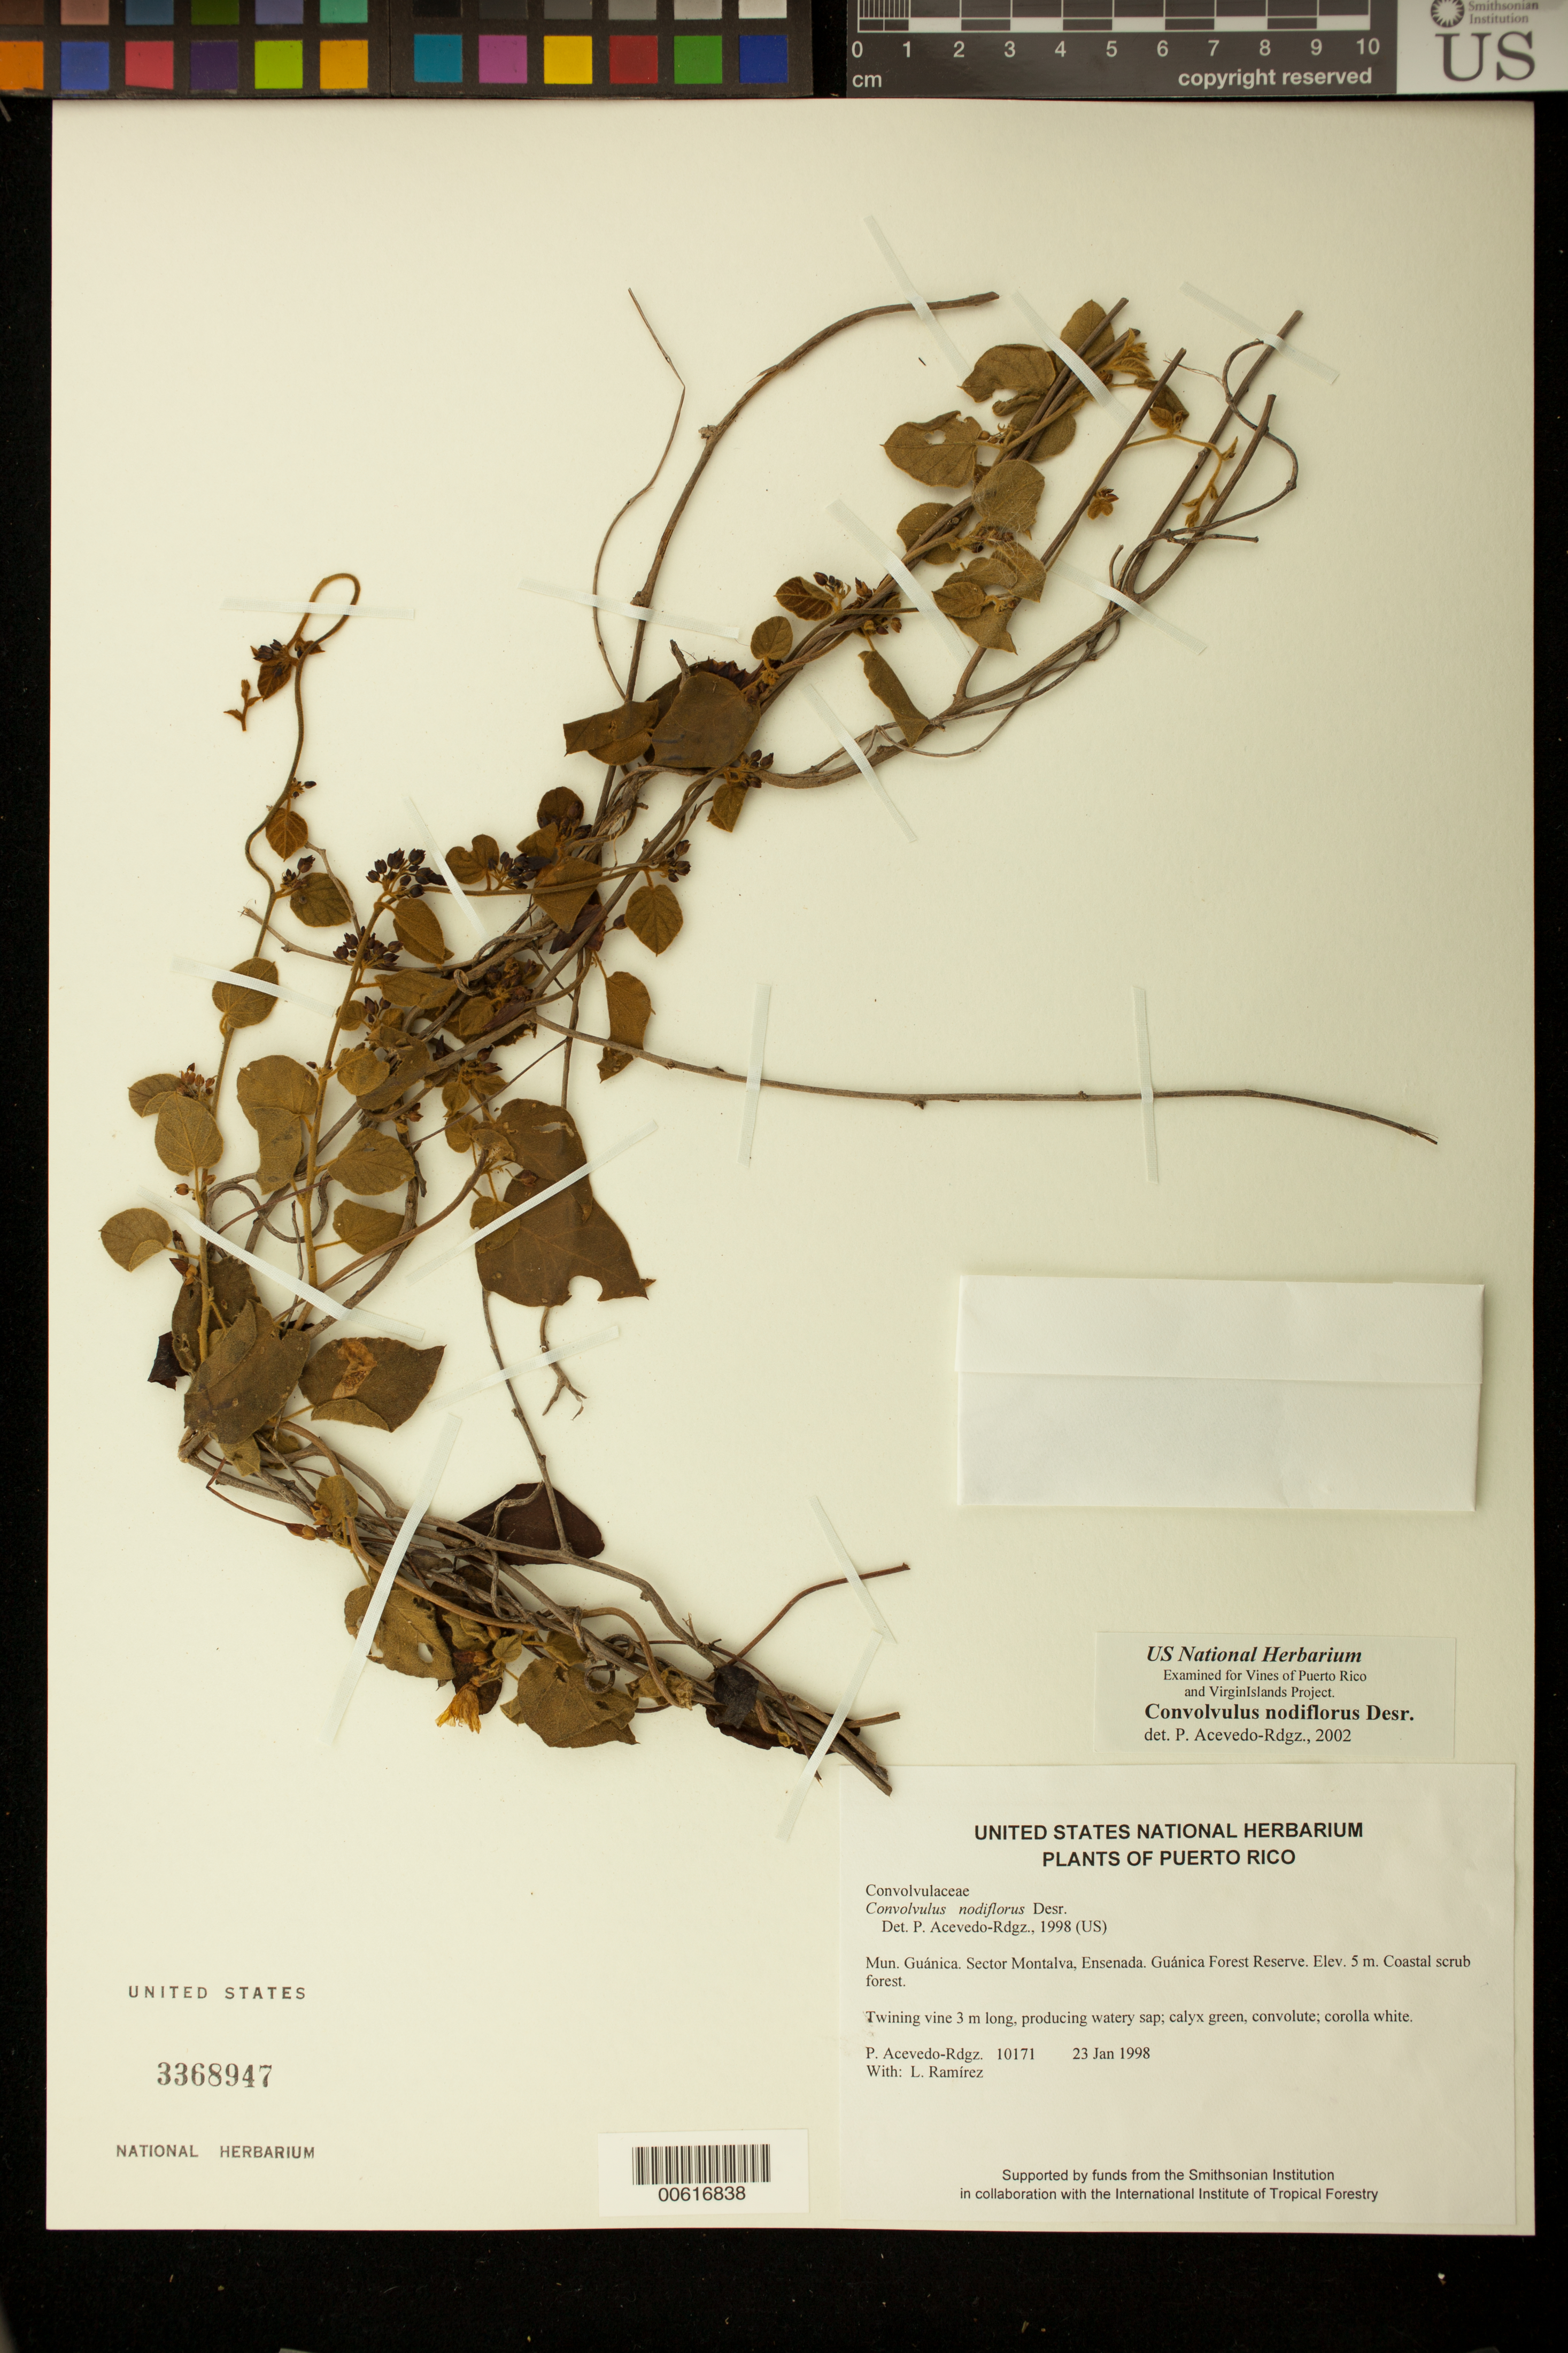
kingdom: Plantae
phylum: Tracheophyta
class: Magnoliopsida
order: Solanales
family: Convolvulaceae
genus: Convolvulus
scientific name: Convolvulus nodiflorus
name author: Desr.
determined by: Acevedo-Rodríguez, P., (BOT), Smithsonian Institution - National Museum of Natural History (UNITED STATES)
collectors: P. Acevedo-Rodr. & L. Ramirez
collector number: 10171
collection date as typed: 23 Jan 1998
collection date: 1998-01-23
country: Puerto Rico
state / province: Guánica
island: Puerto Rico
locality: Guánica; Sector Montalva, Ensenada. Guánica Forest Reserve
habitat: Coastal scrub forest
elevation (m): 5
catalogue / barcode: US 3368947